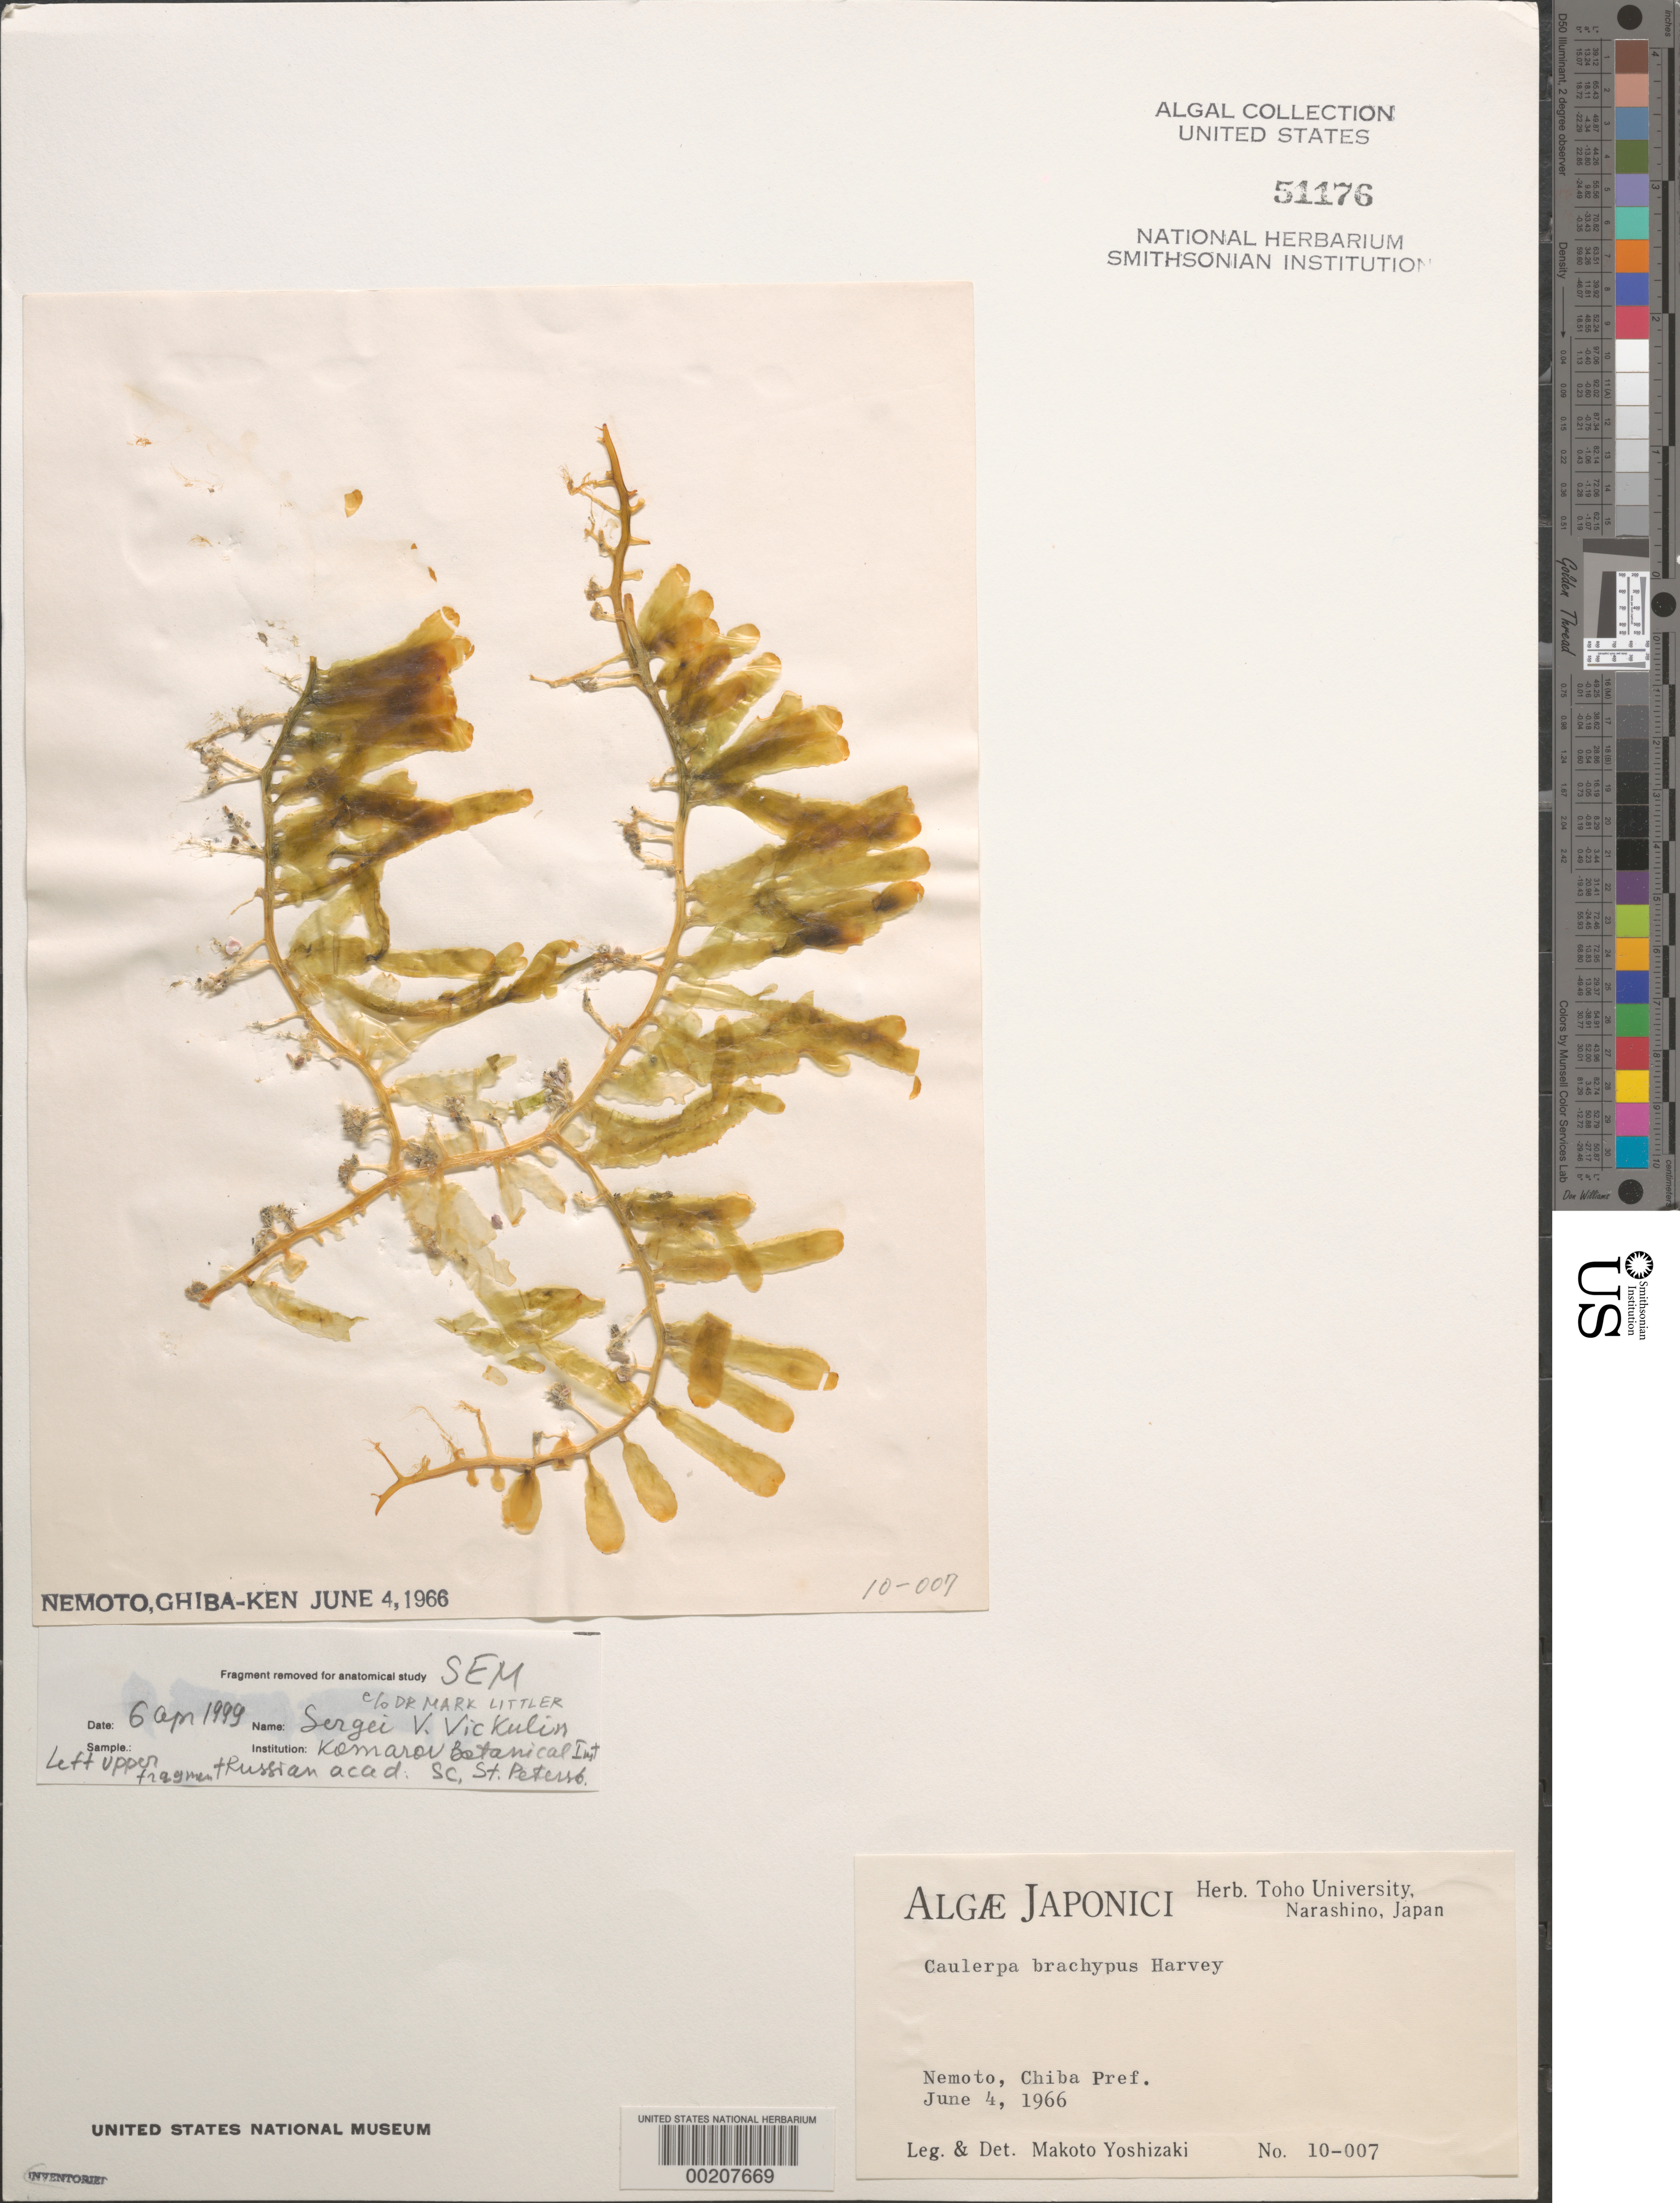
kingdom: Plantae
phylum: Chlorophyta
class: Ulvophyceae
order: Bryopsidales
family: Caulerpaceae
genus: Caulerpa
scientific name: Caulerpa brachypus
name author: Harv.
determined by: Yoshizaki, M.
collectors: M. Yoshizaki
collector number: My 10-007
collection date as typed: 04 Jun 1966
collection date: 1966-06-04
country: Japan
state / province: Tiba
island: Honshu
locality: Nemoto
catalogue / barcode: US 51176